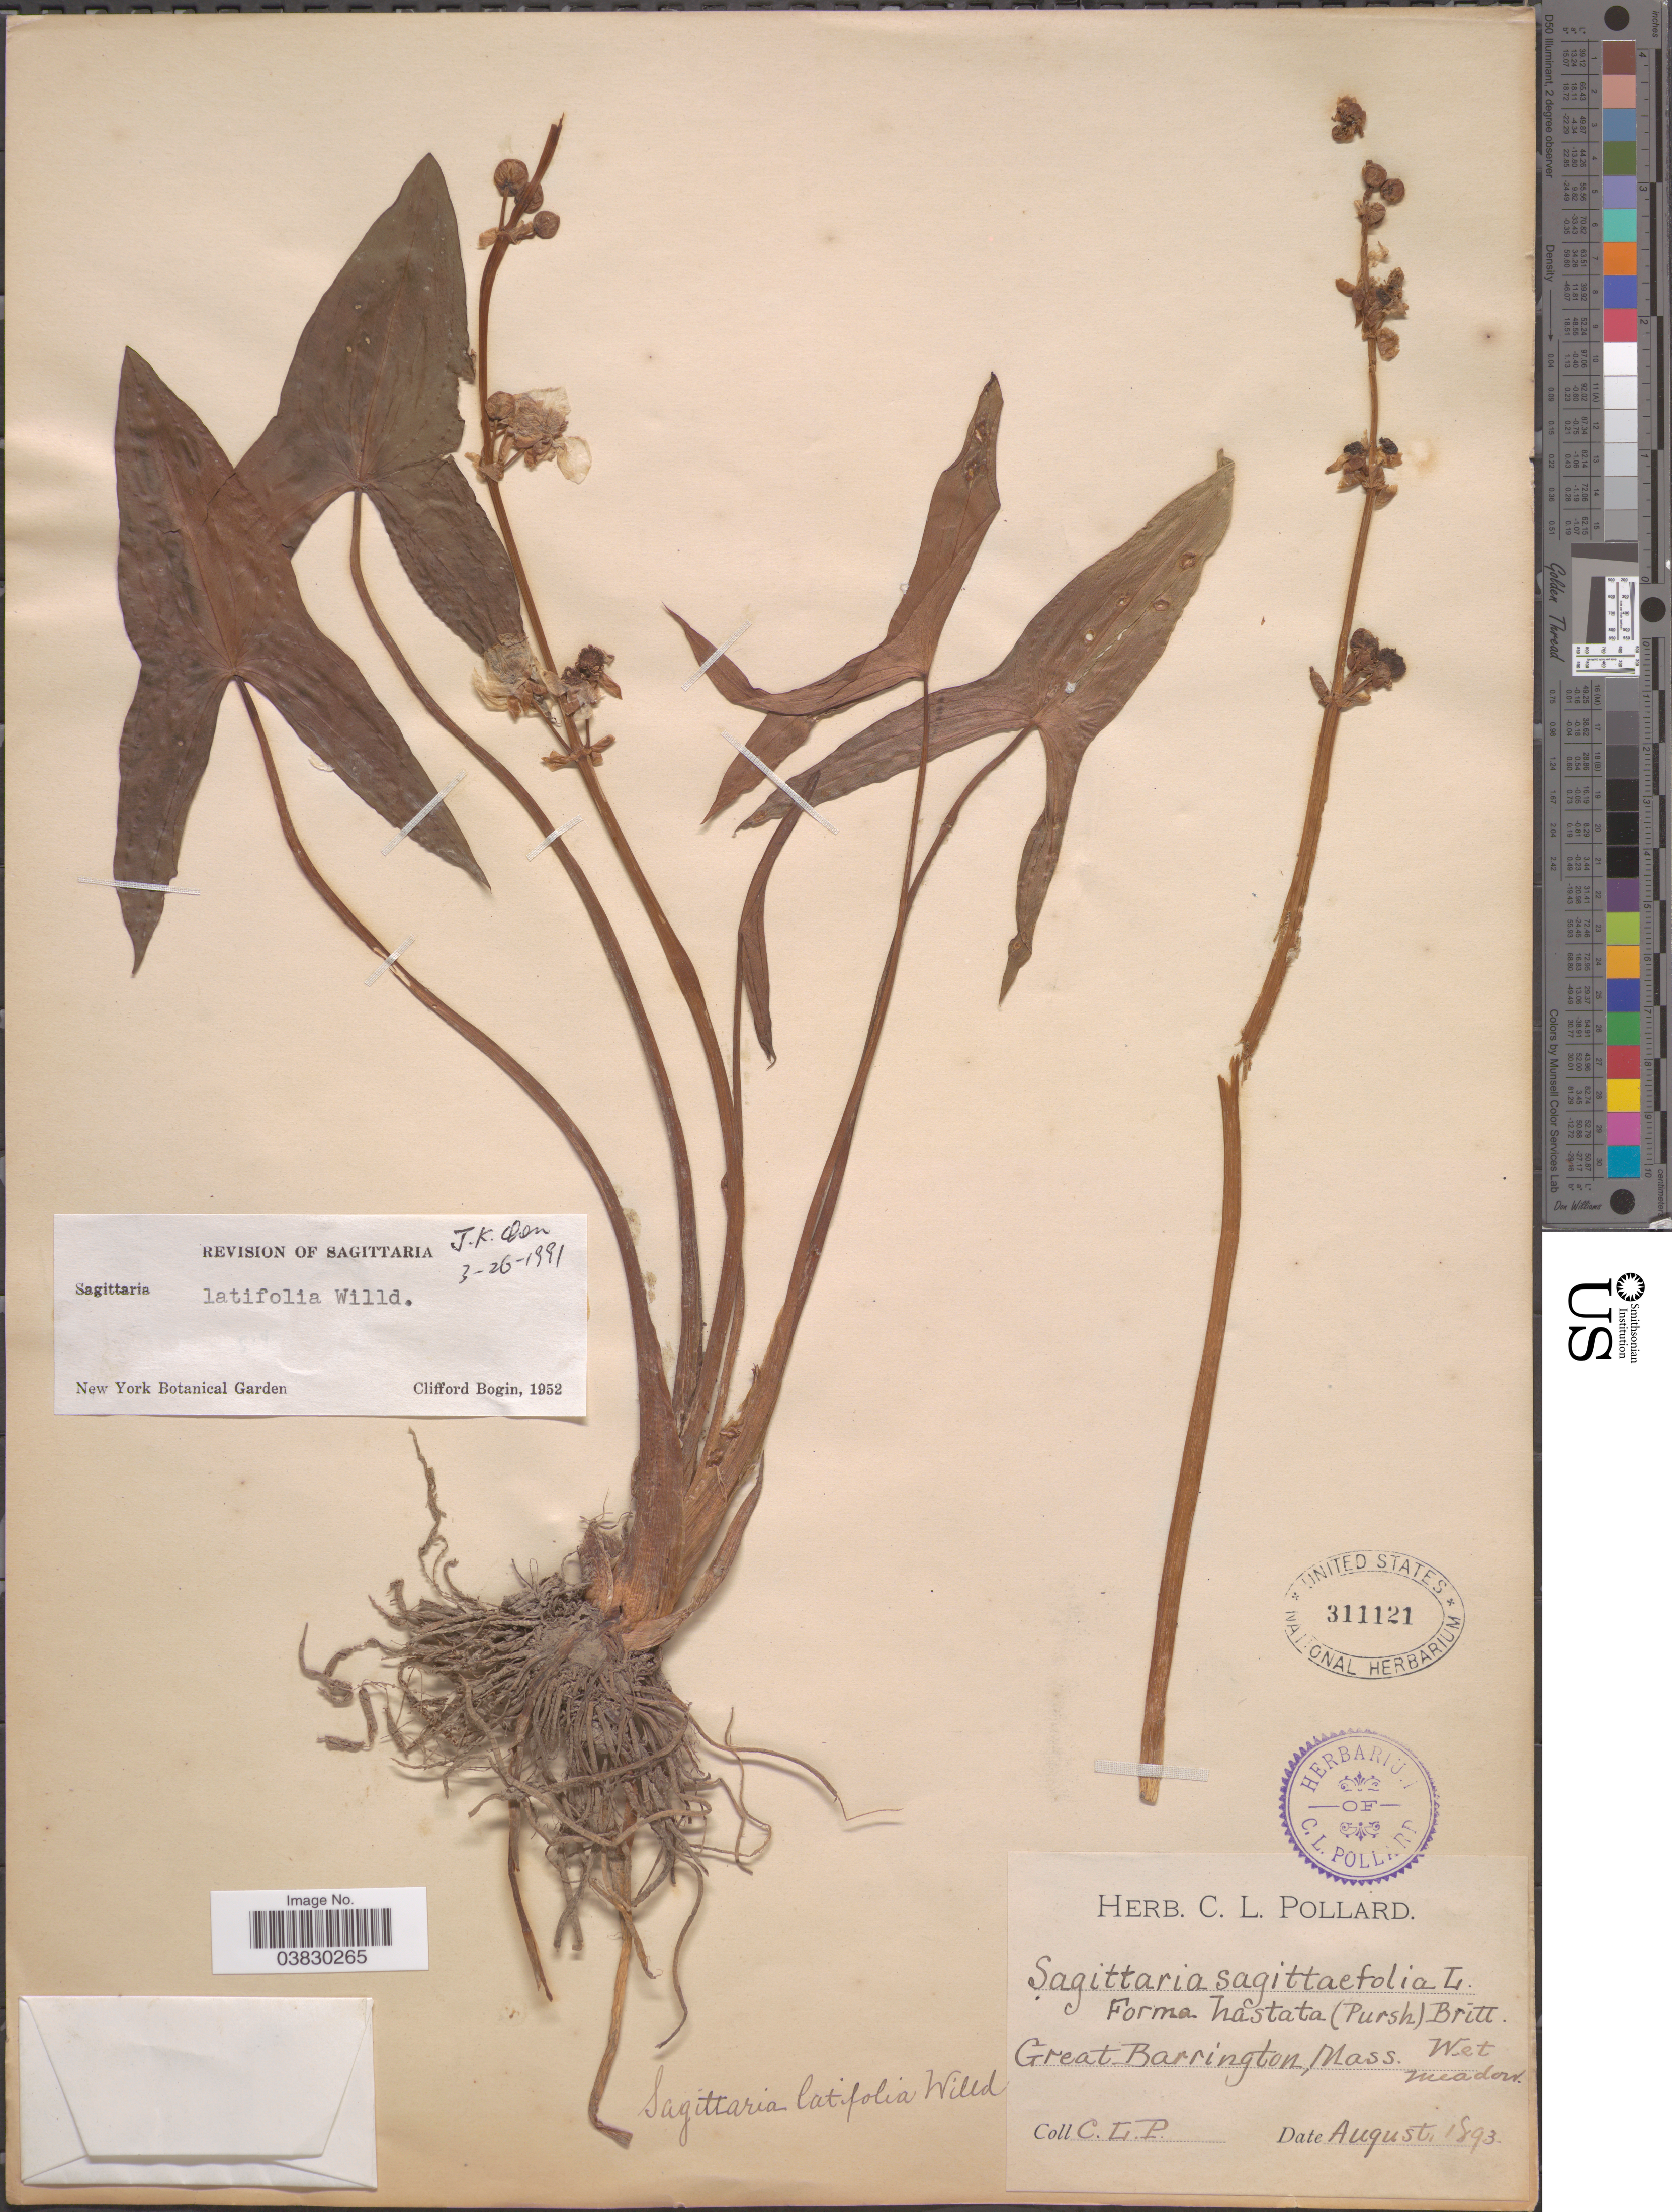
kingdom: Plantae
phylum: Tracheophyta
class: Liliopsida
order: Alismatales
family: Alismataceae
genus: Sagittaria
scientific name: Sagittaria latifolia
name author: Willd.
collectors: C. L. Pollard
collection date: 1893-08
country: United States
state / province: Massachusetts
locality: Great Barrington.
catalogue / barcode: US 311121